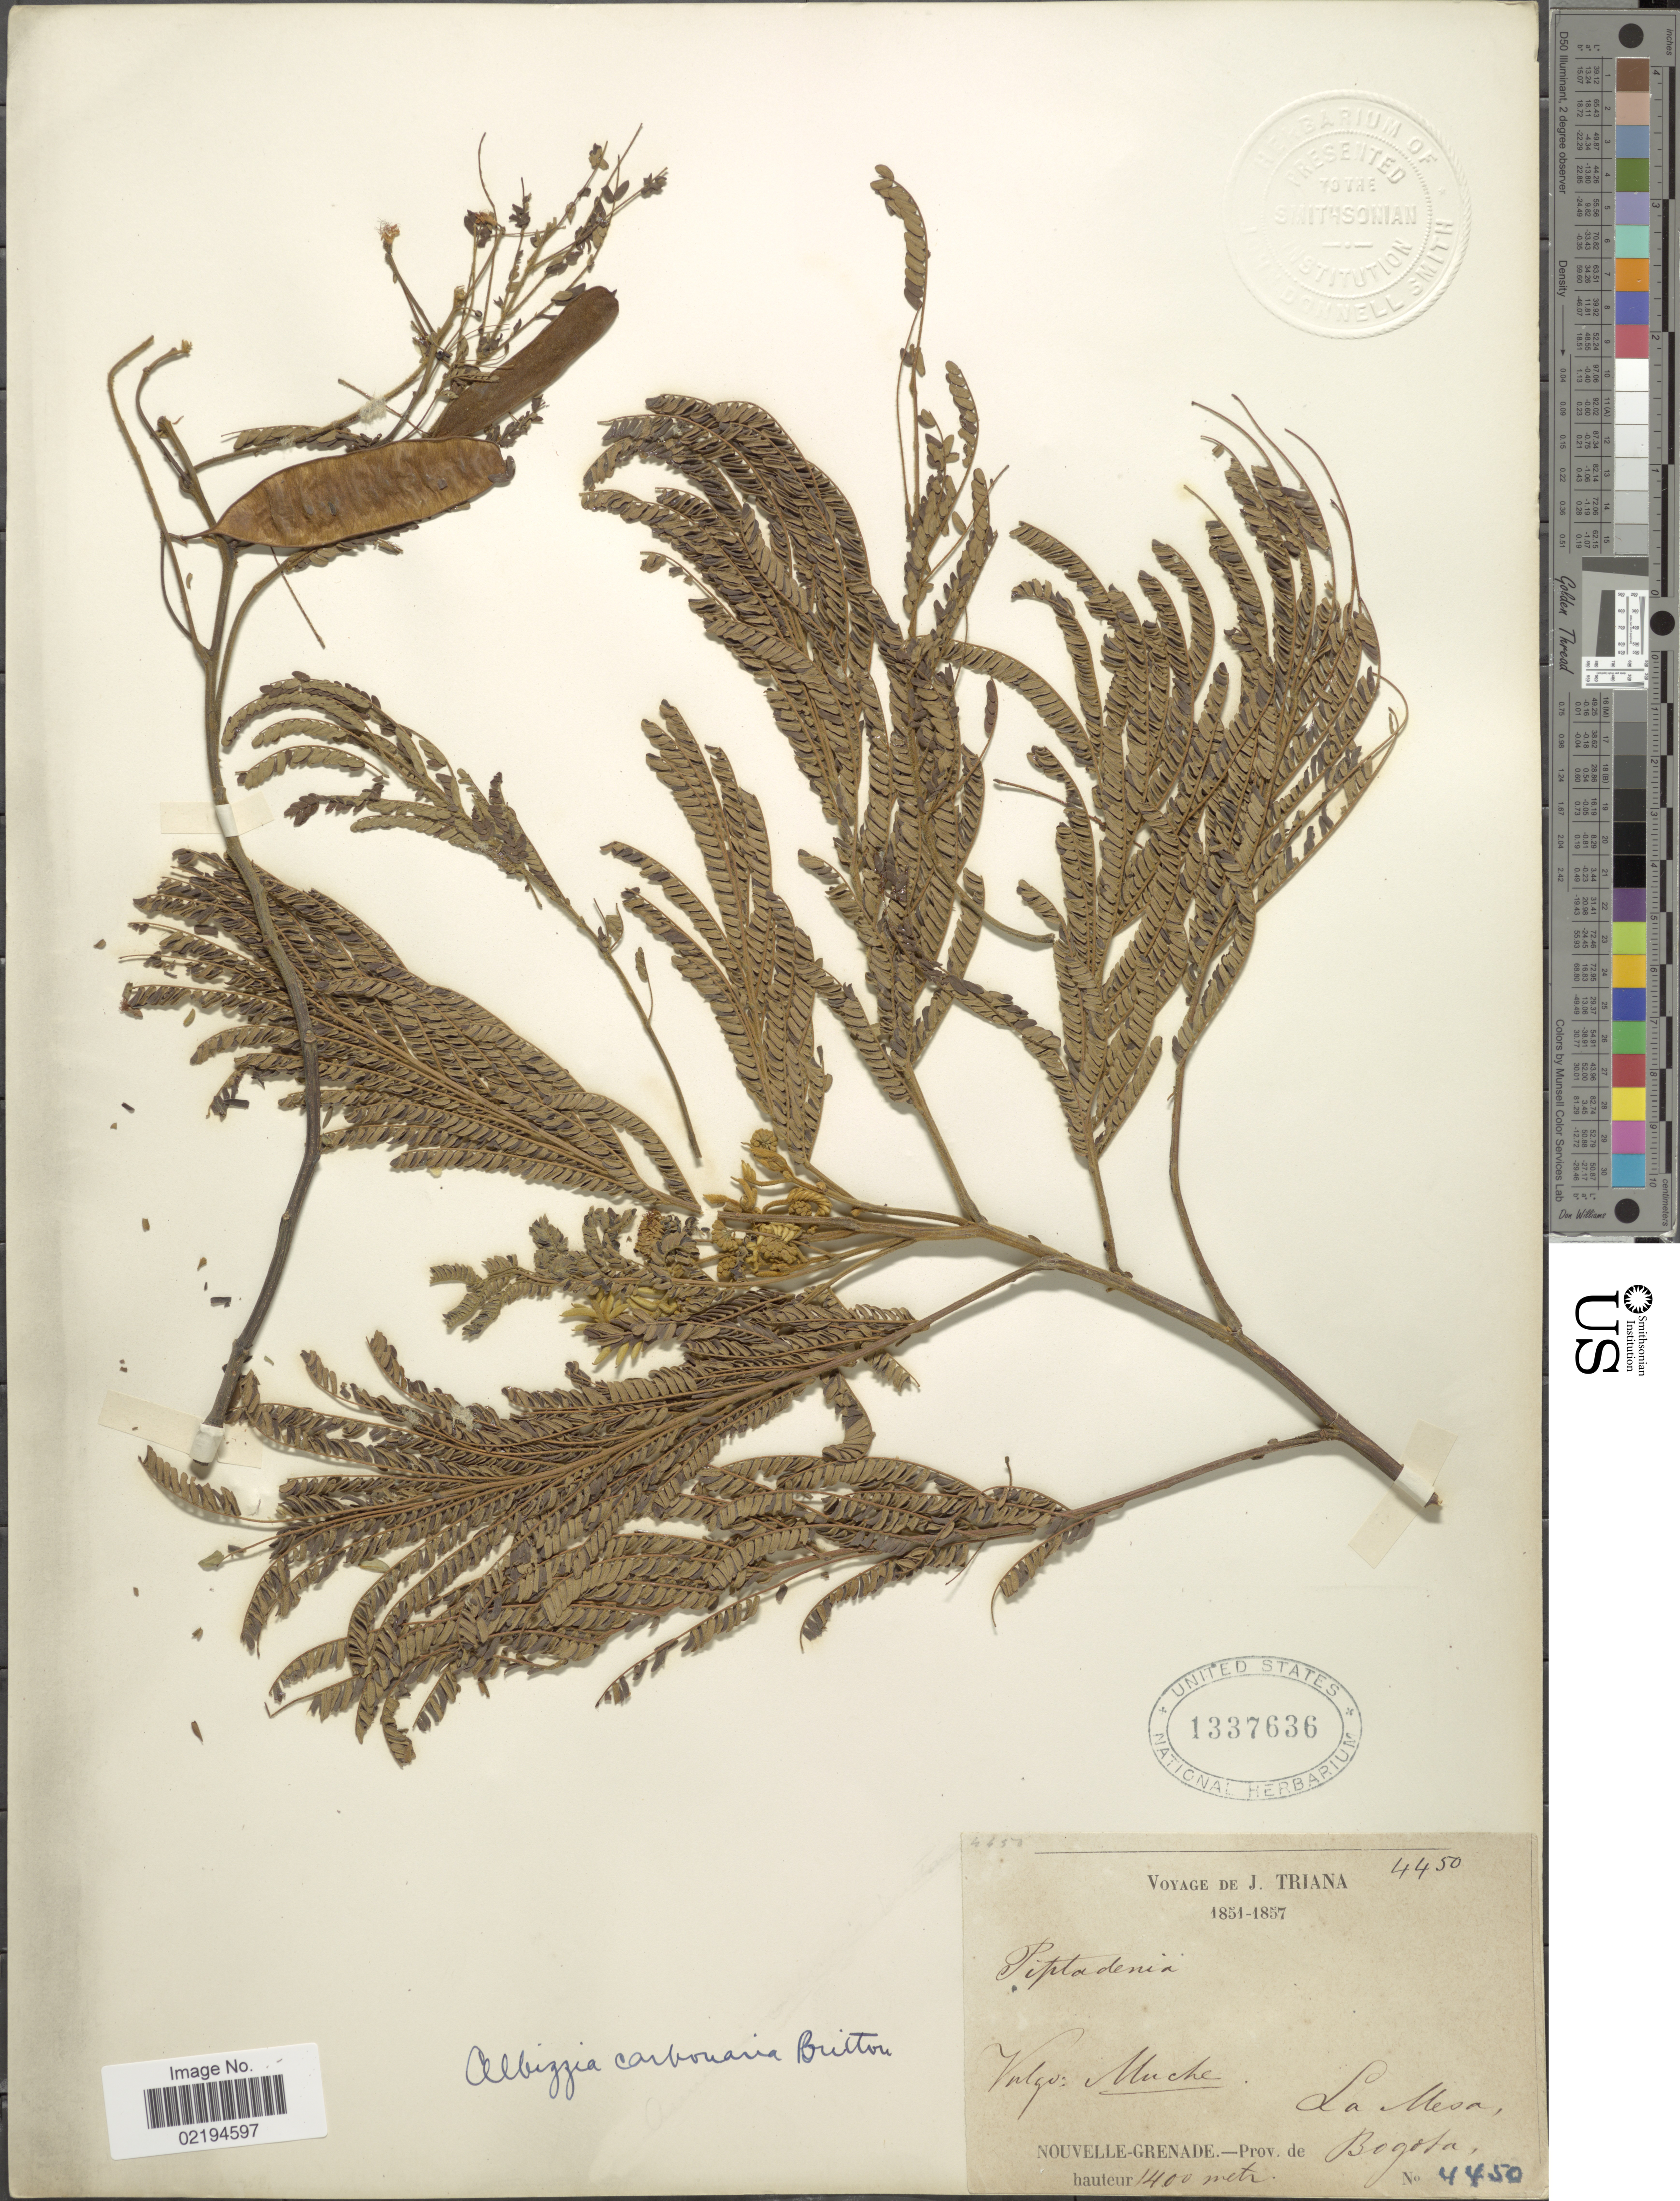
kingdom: Plantae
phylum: Tracheophyta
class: Magnoliopsida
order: Fabales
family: Fabaceae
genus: Pseudosamanea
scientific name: Pseudosamanea carbonaria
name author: (Britton) Koenen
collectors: J. Triana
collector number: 4450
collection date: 1851/1857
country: Colombia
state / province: Bogota D.C.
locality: La Mesa, Nouvelle-Grenade-Prov. de Bogota.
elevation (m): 1400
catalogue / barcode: US 1337636